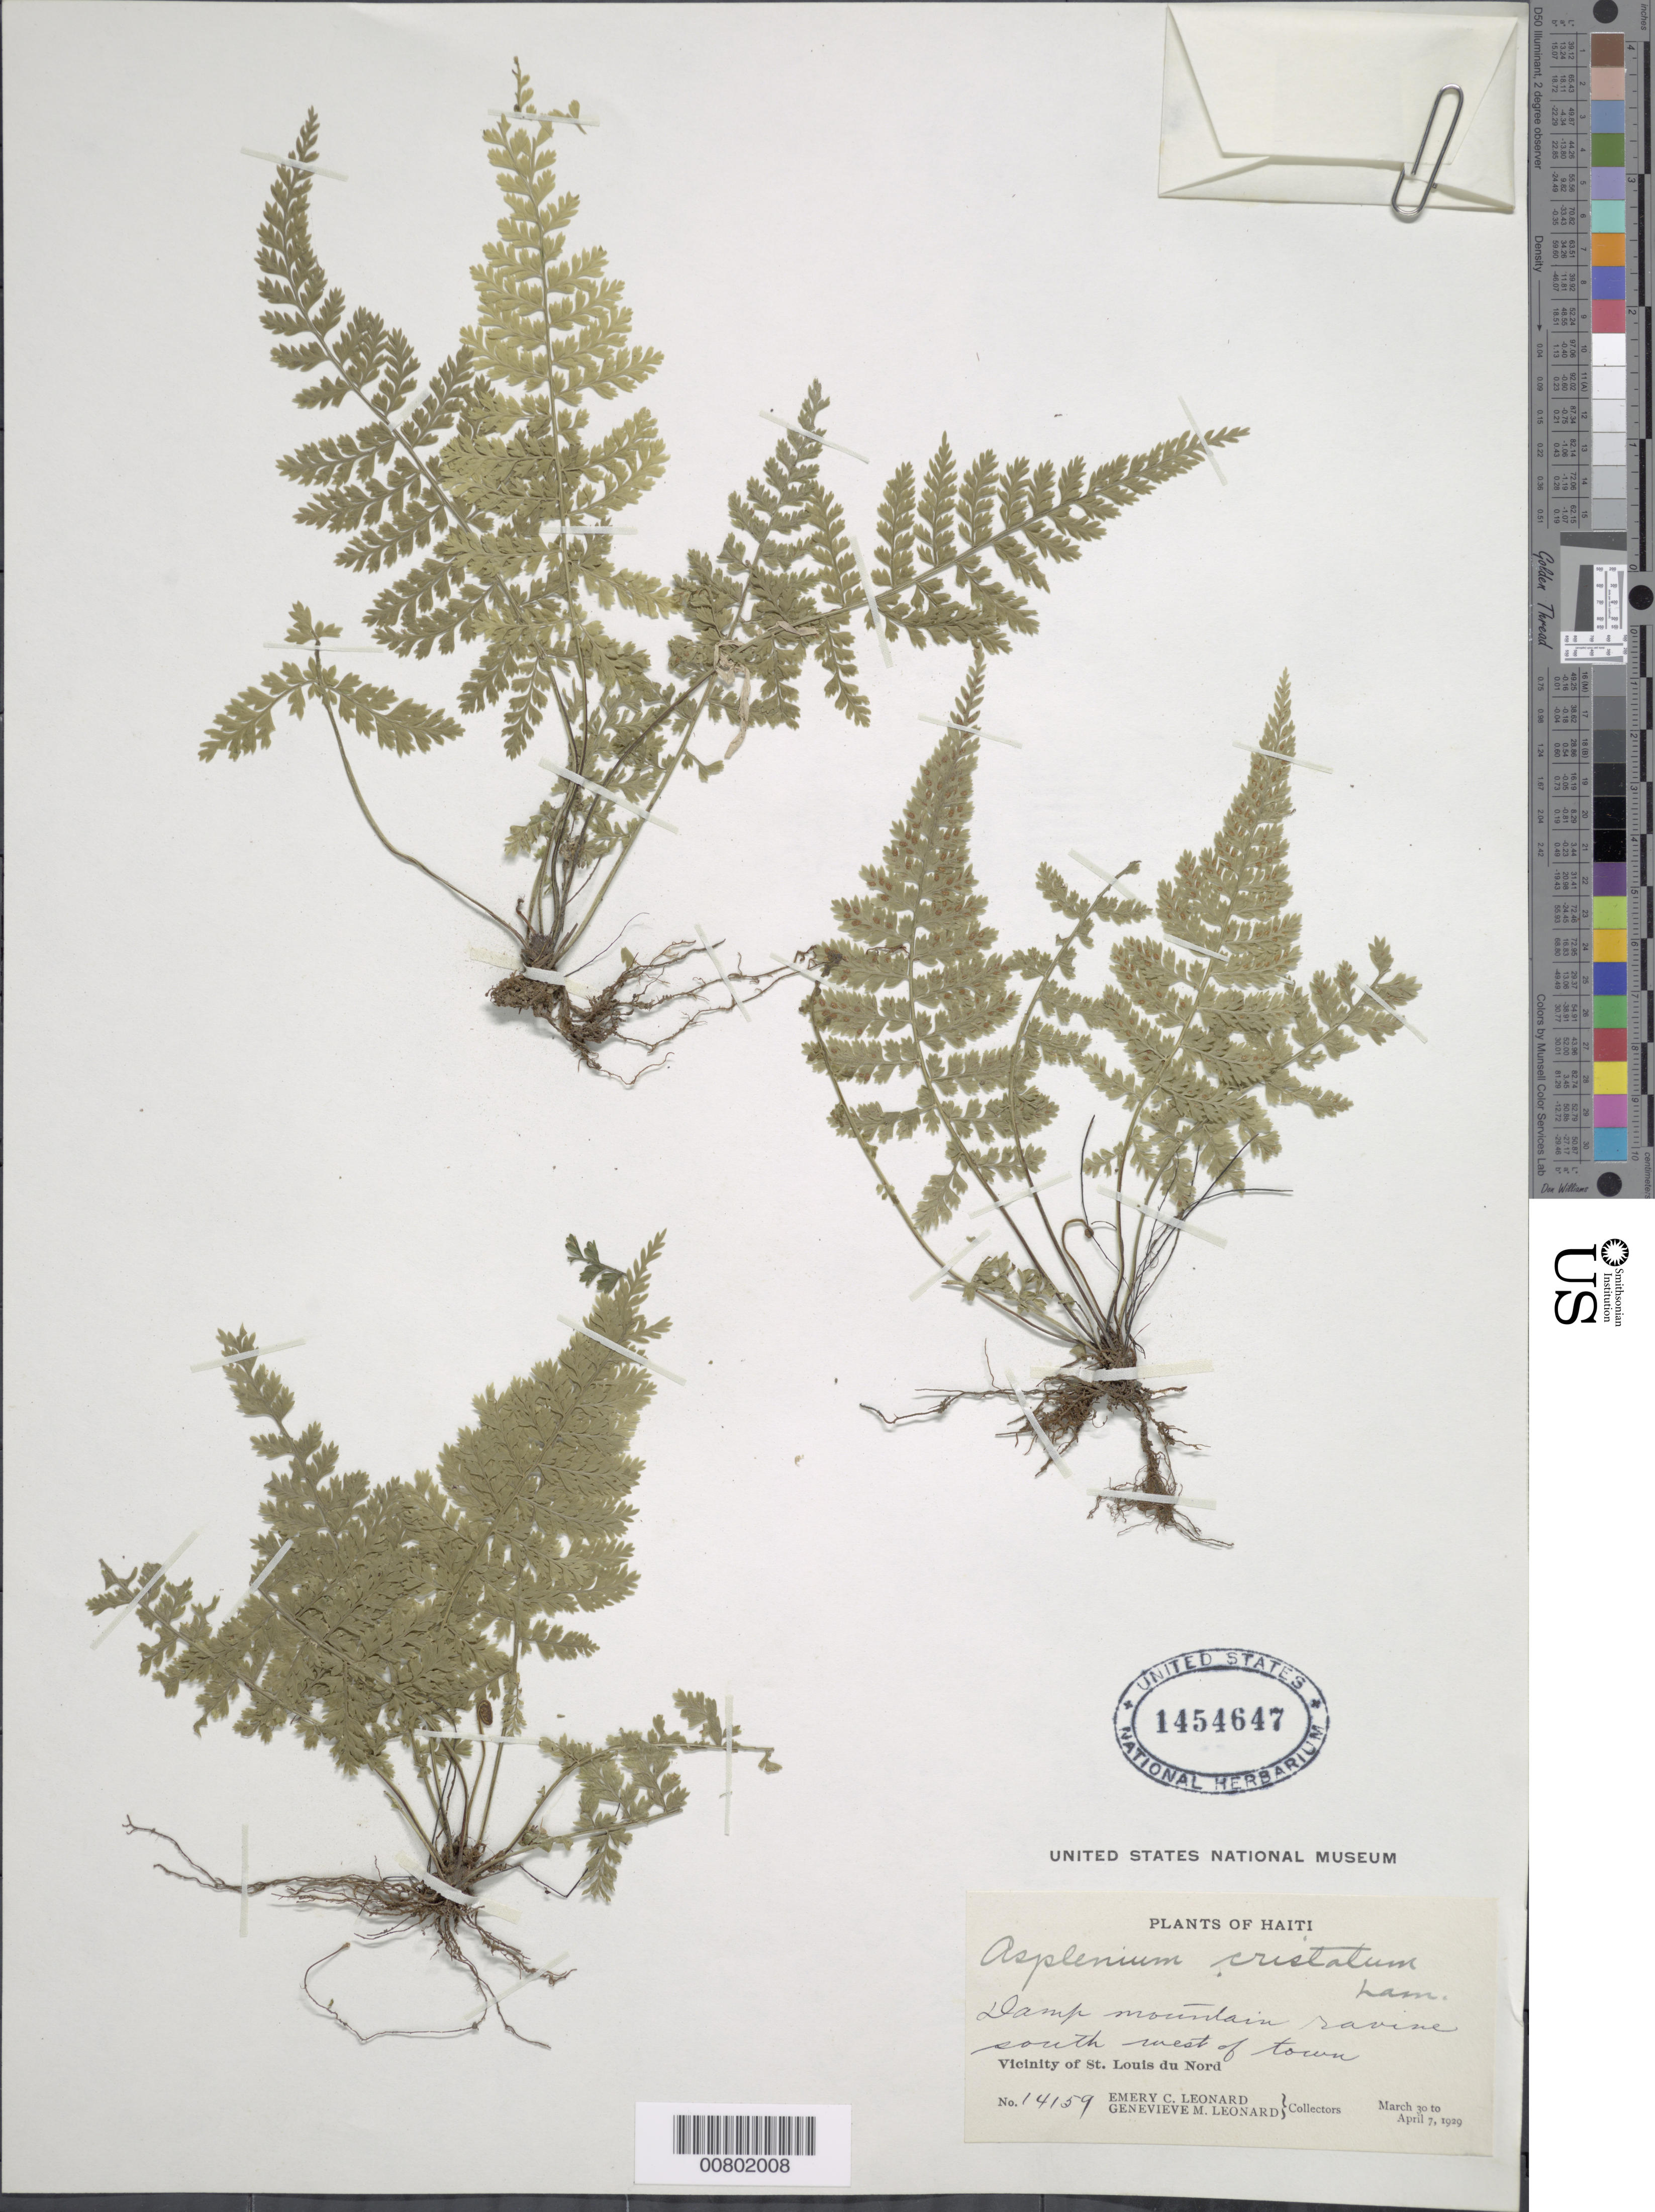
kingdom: Plantae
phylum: Tracheophyta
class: Polypodiopsida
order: Polypodiales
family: Aspleniaceae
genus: Asplenium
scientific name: Asplenium cristatum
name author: Lam.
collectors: E. C. Leonard & G. M. Leonard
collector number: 14159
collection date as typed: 30 Mar 1929 to 07 Apr 1929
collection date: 1929-03-30/1929-04-07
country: Haiti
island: Hispaniola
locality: St. Louis du Nord, SW of town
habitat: Damp mountain ravine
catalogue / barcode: US 1454647